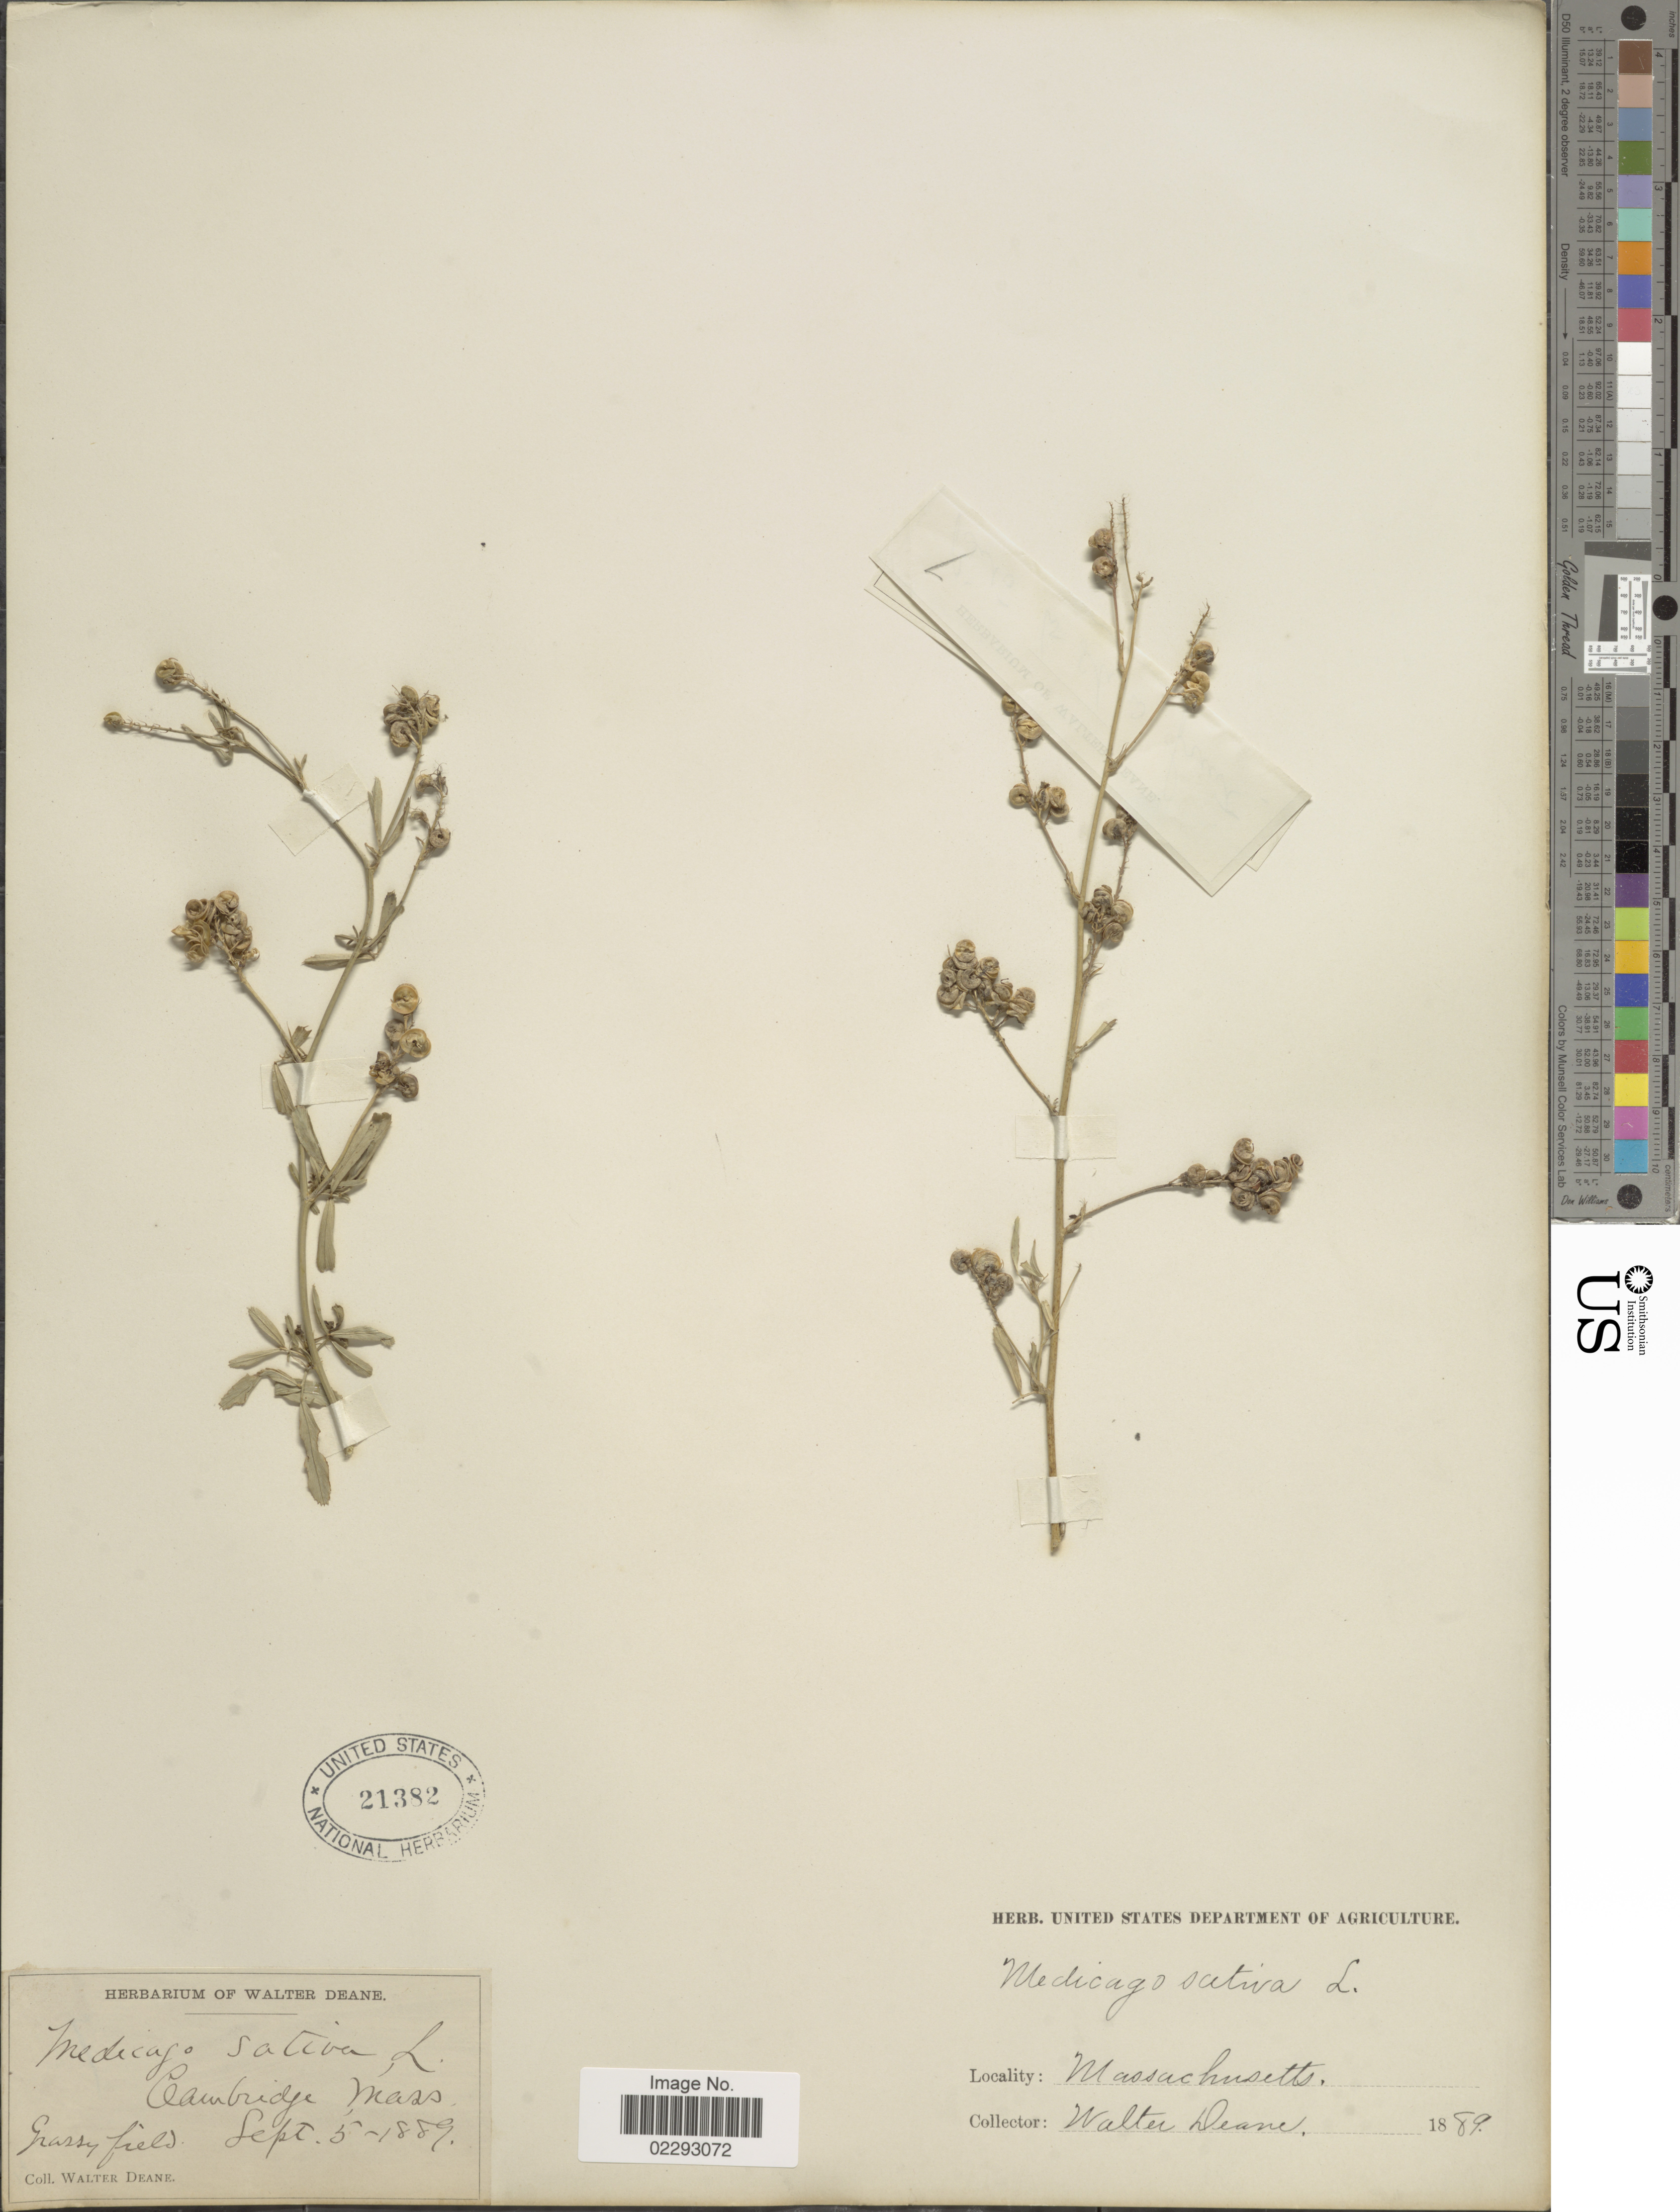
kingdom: Plantae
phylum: Tracheophyta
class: Magnoliopsida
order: Fabales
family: Fabaceae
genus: Medicago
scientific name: Medicago sativa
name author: L.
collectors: W. Deane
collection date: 1889-09-05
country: United States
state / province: Massachusetts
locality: Cambridge mass, Grasys Field. Massachusetts.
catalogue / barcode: US 21382